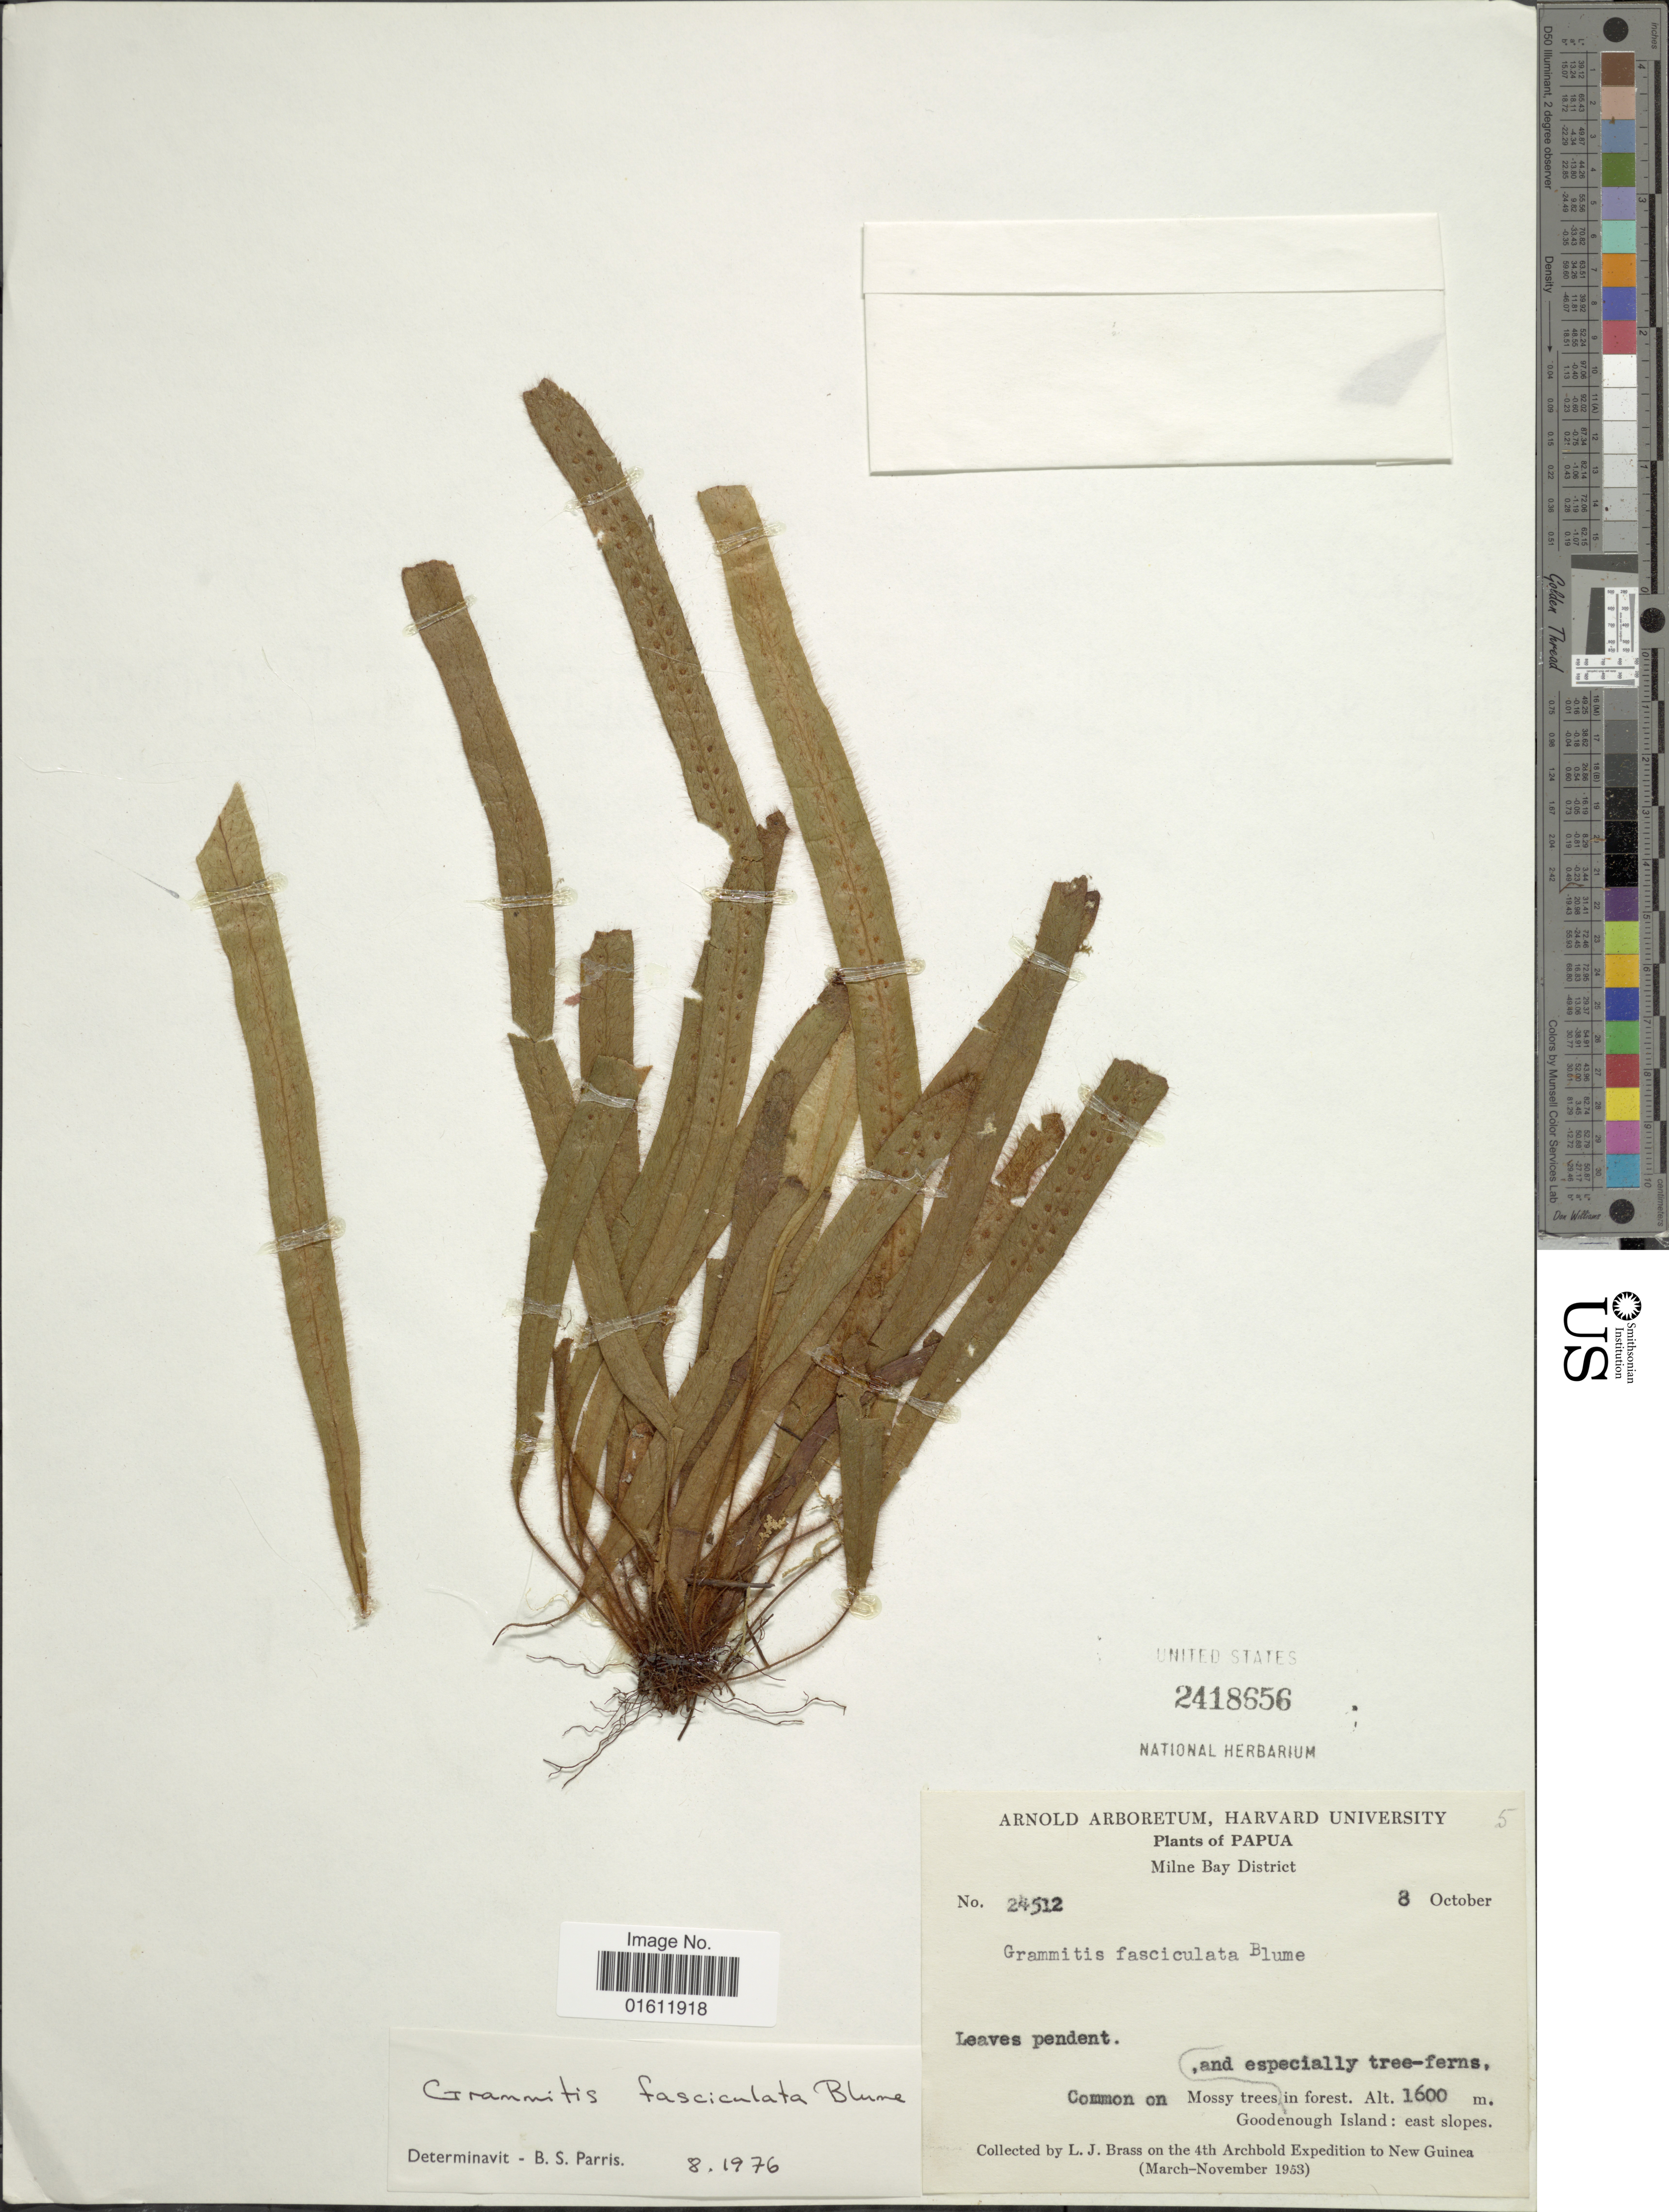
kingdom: Plantae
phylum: Tracheophyta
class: Polypodiopsida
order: Polypodiales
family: Polypodiaceae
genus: Radiogrammitis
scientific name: Radiogrammitis setigera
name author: (Blume) Parris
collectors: L. J. Brass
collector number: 24512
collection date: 1953-10-08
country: Papua New Guinea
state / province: Milne Bay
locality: Milne Bay District, Mossy trees in forest, Goodenough Island: east slopes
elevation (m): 1600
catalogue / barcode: US 2418656